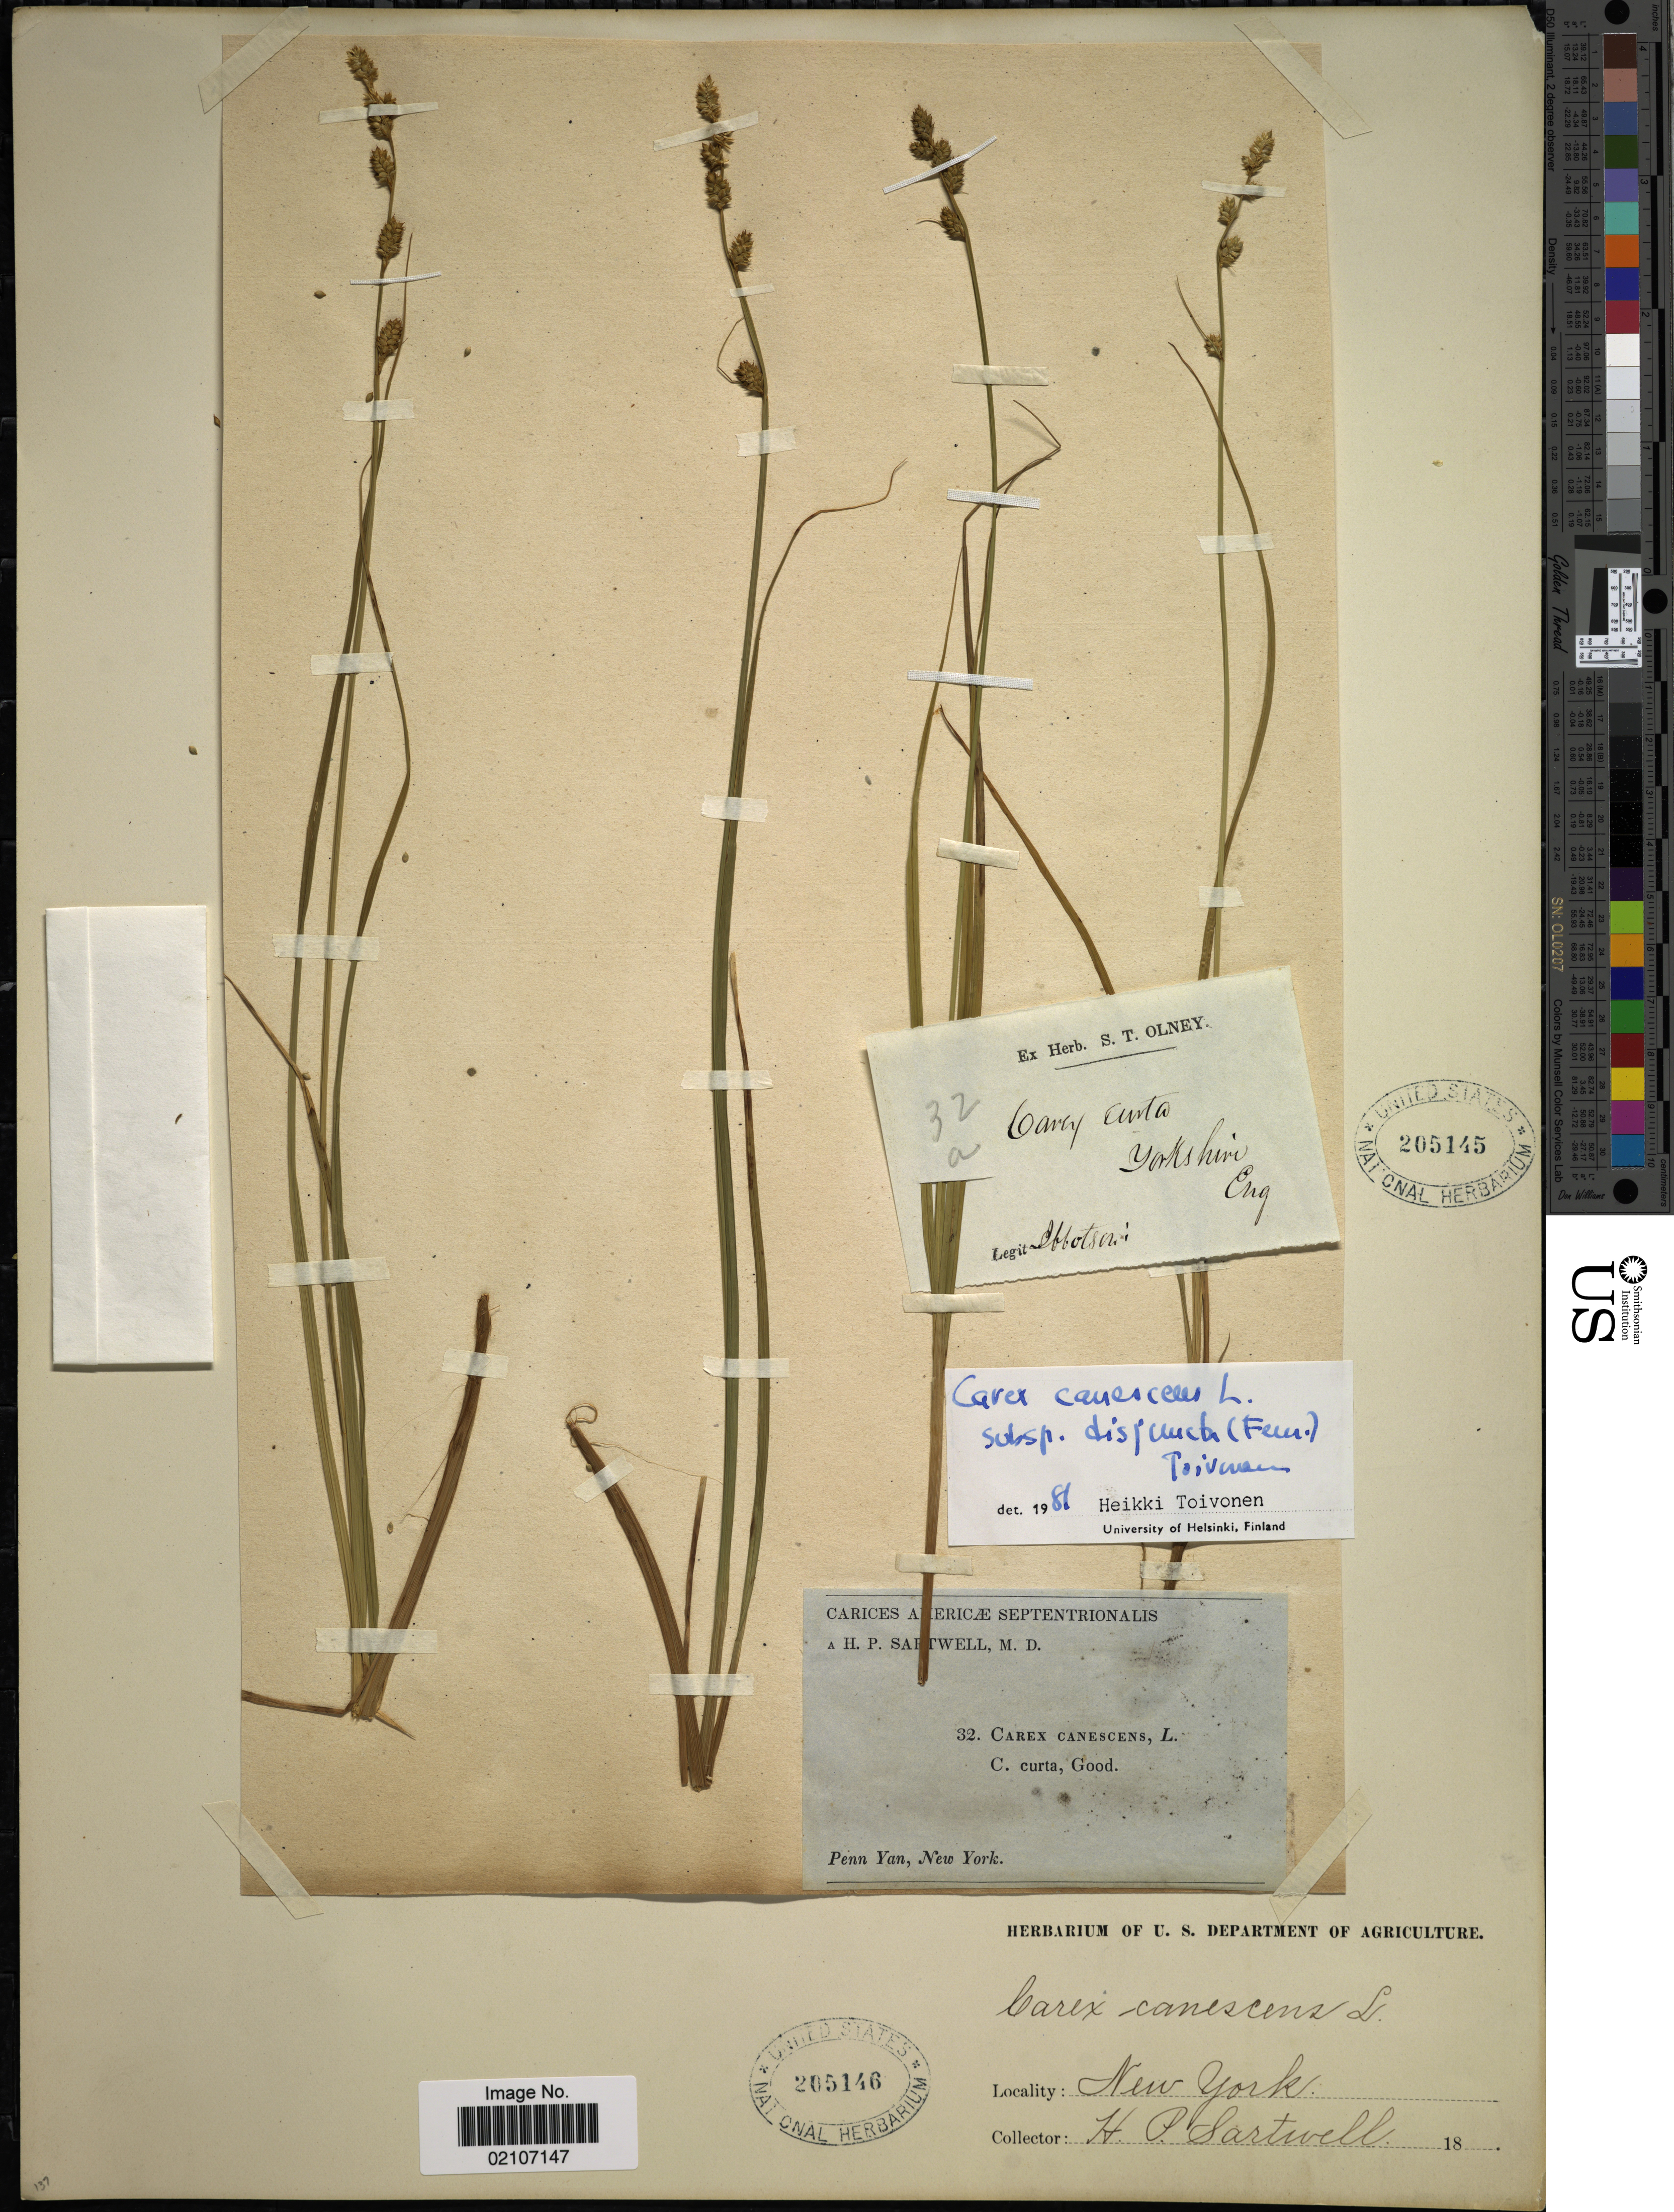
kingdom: Plantae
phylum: Tracheophyta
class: Liliopsida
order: Poales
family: Cyperaceae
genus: Carex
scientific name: Carex canescens var. disjuncta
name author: Fernald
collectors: H. Ibbotson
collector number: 32a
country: United Kingdom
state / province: England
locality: Yorkshire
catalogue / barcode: US 205145-2